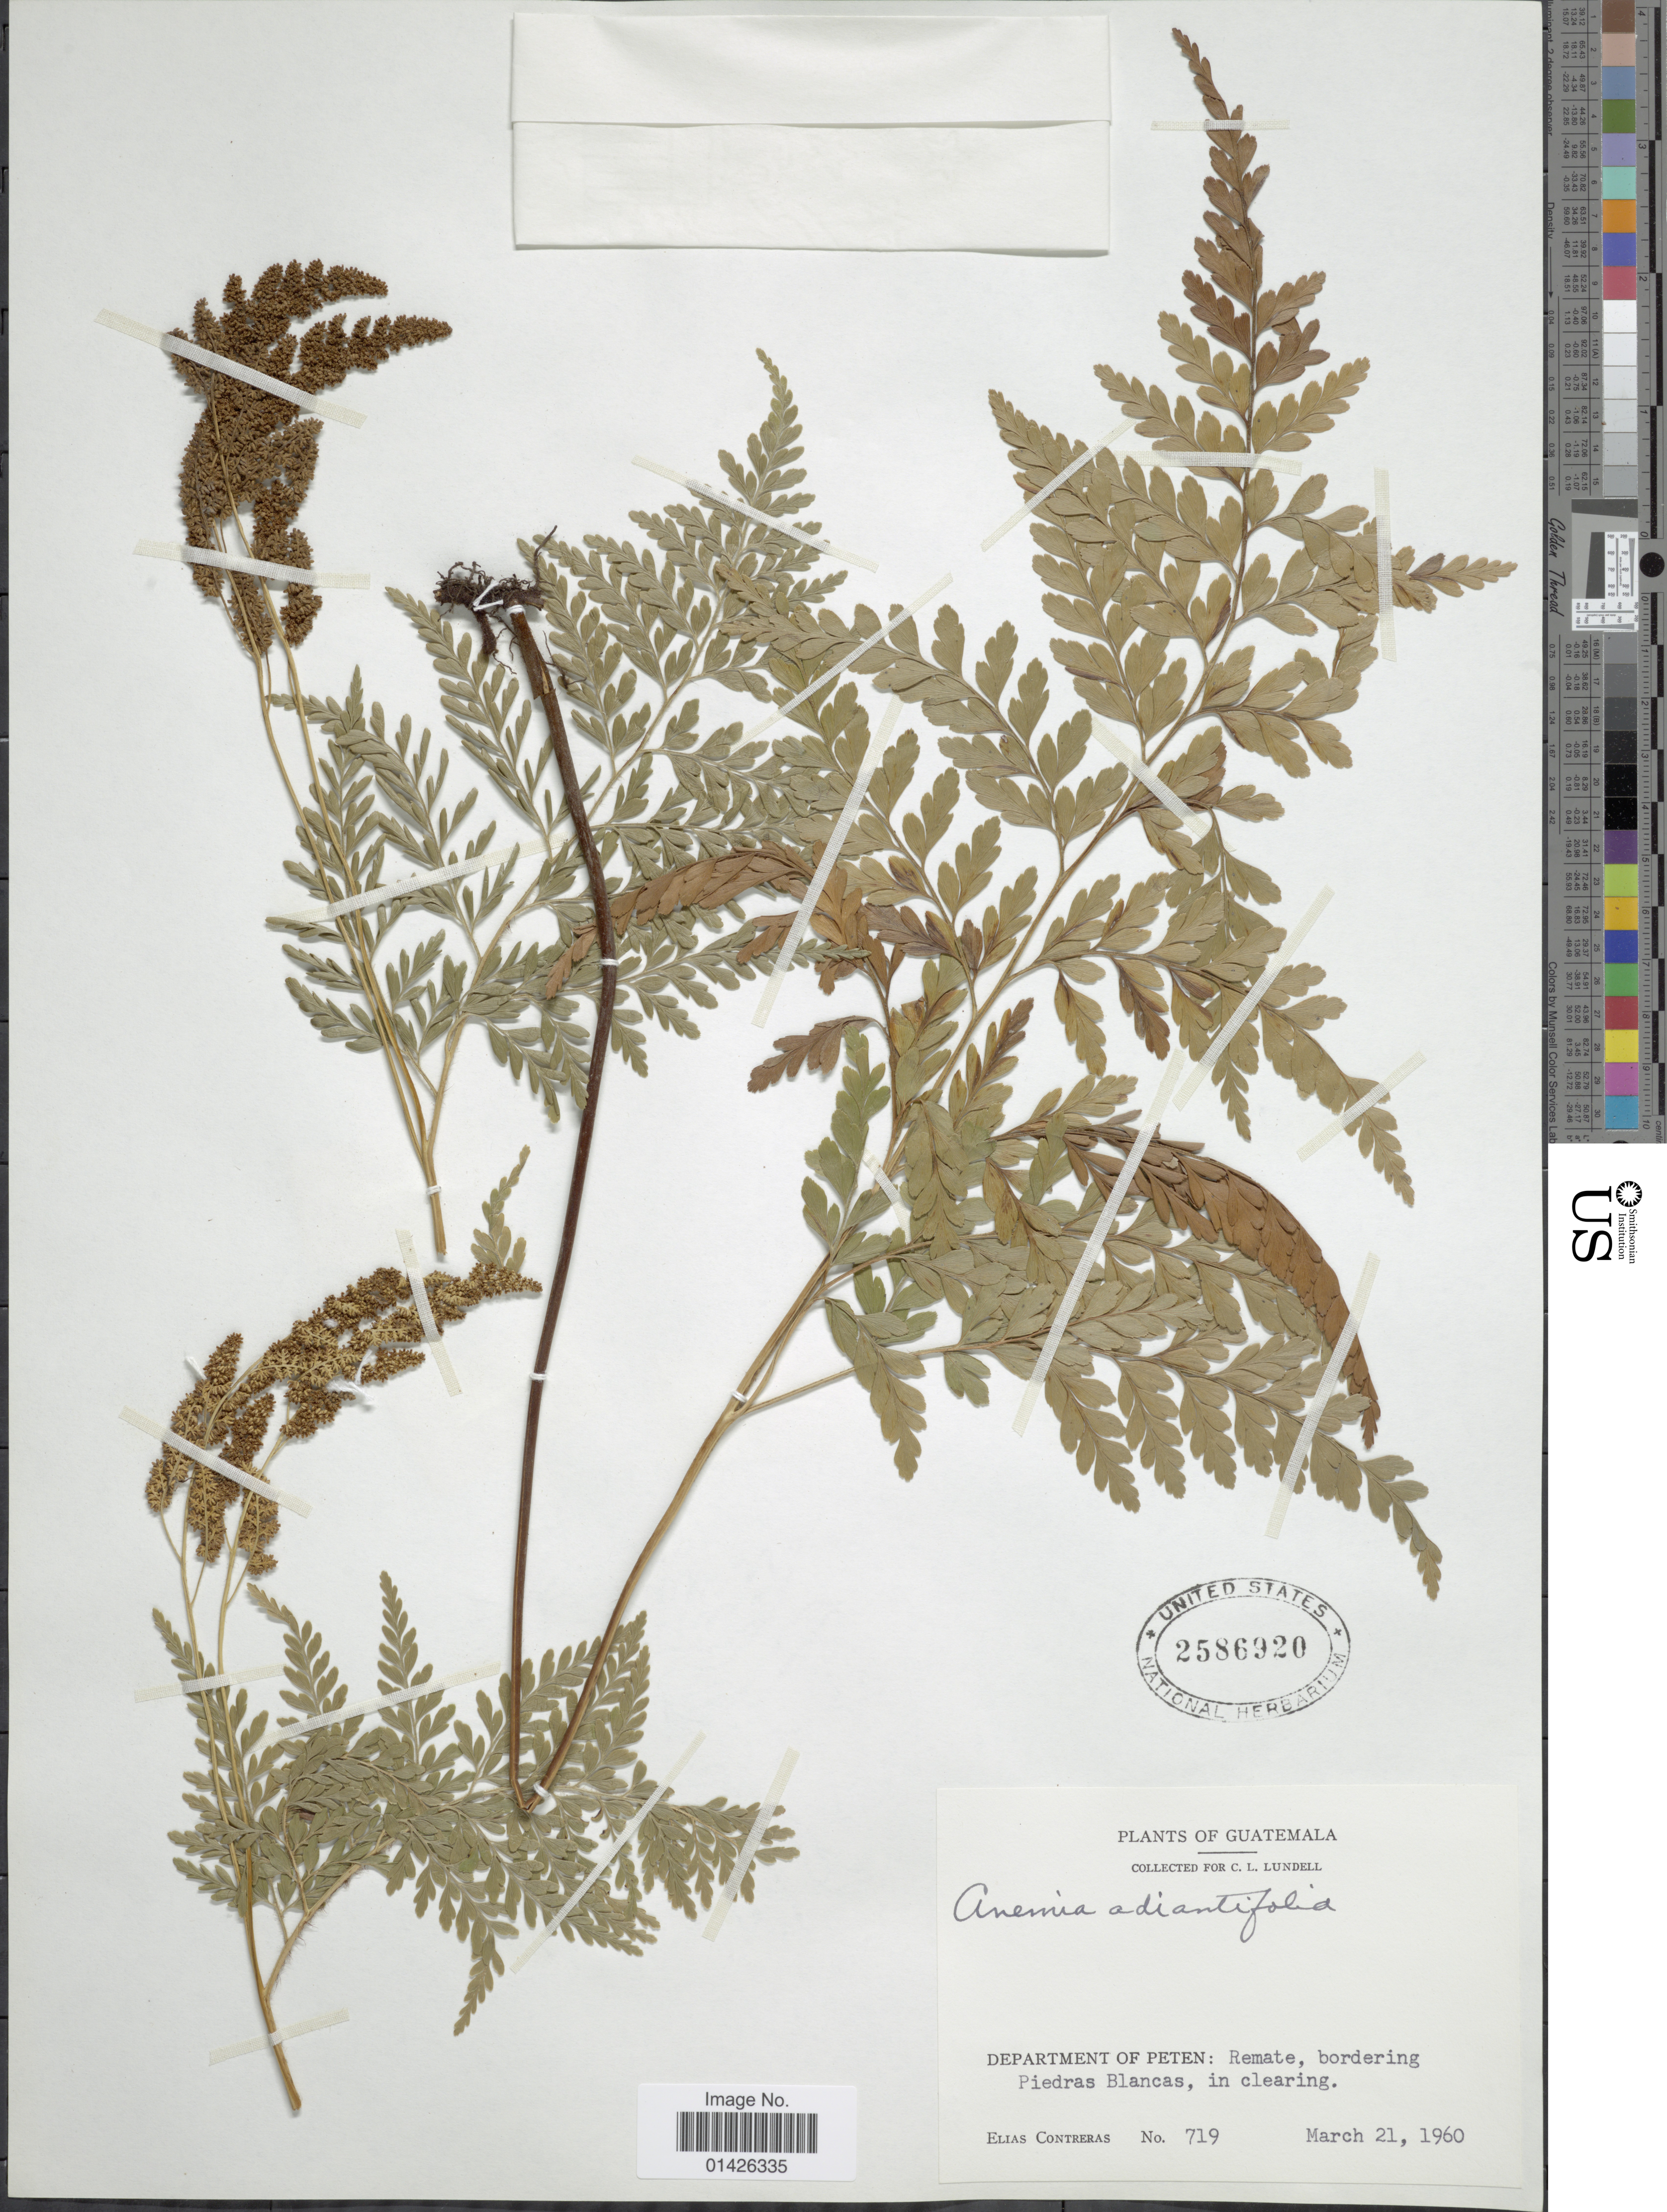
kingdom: Plantae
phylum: Tracheophyta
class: Polypodiopsida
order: Schizaeales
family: Anemiaceae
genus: Anemia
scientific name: Anemia adiantifolia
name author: (L.) Sw.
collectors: E. Contreras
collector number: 719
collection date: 1960-03-21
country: Guatemala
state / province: El Petén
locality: Department of Peten: Remate: Remate, bordering Piedras Blancas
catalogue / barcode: US 2586920